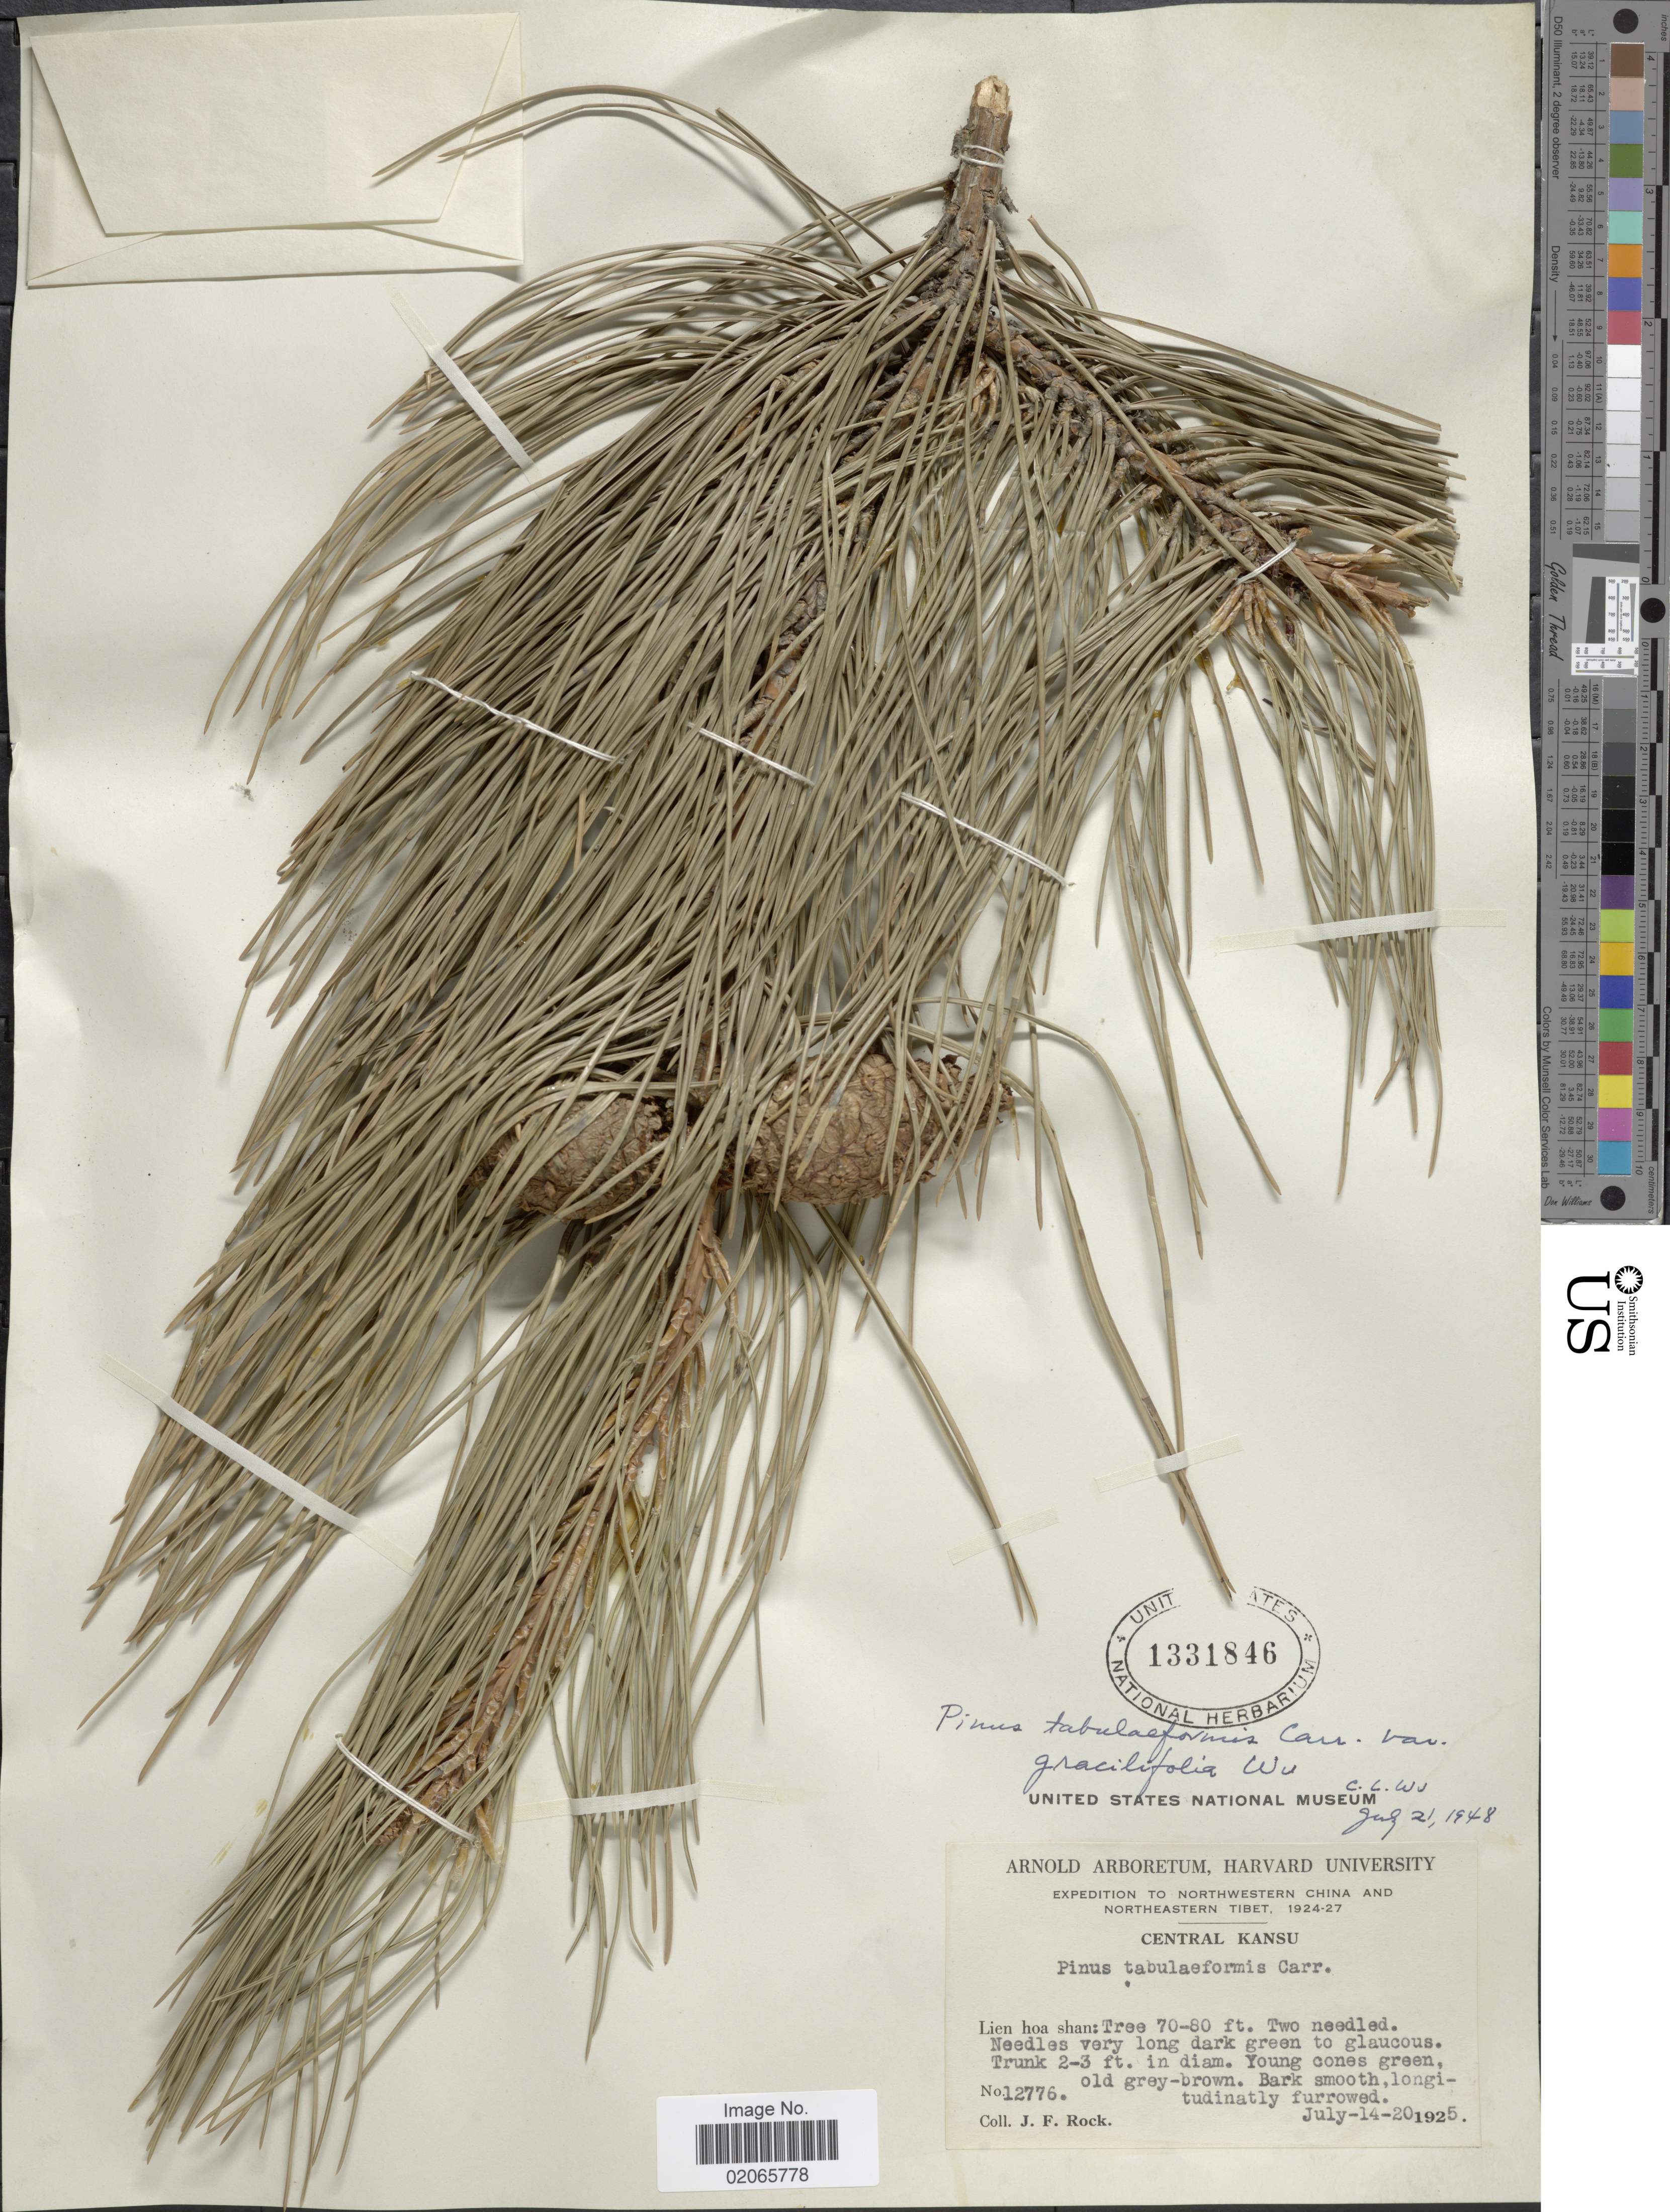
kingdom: Plantae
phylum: Tracheophyta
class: Pinopsida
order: Pinales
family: Pinaceae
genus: Pinus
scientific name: Pinus tabuliformis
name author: Carrière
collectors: J. Rock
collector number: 12776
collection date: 1925-07-14/1925-07-20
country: China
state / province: Gansu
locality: Northwestern China and Northeastern Tibet, Lien Hoa shan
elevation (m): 21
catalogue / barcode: US 1331846